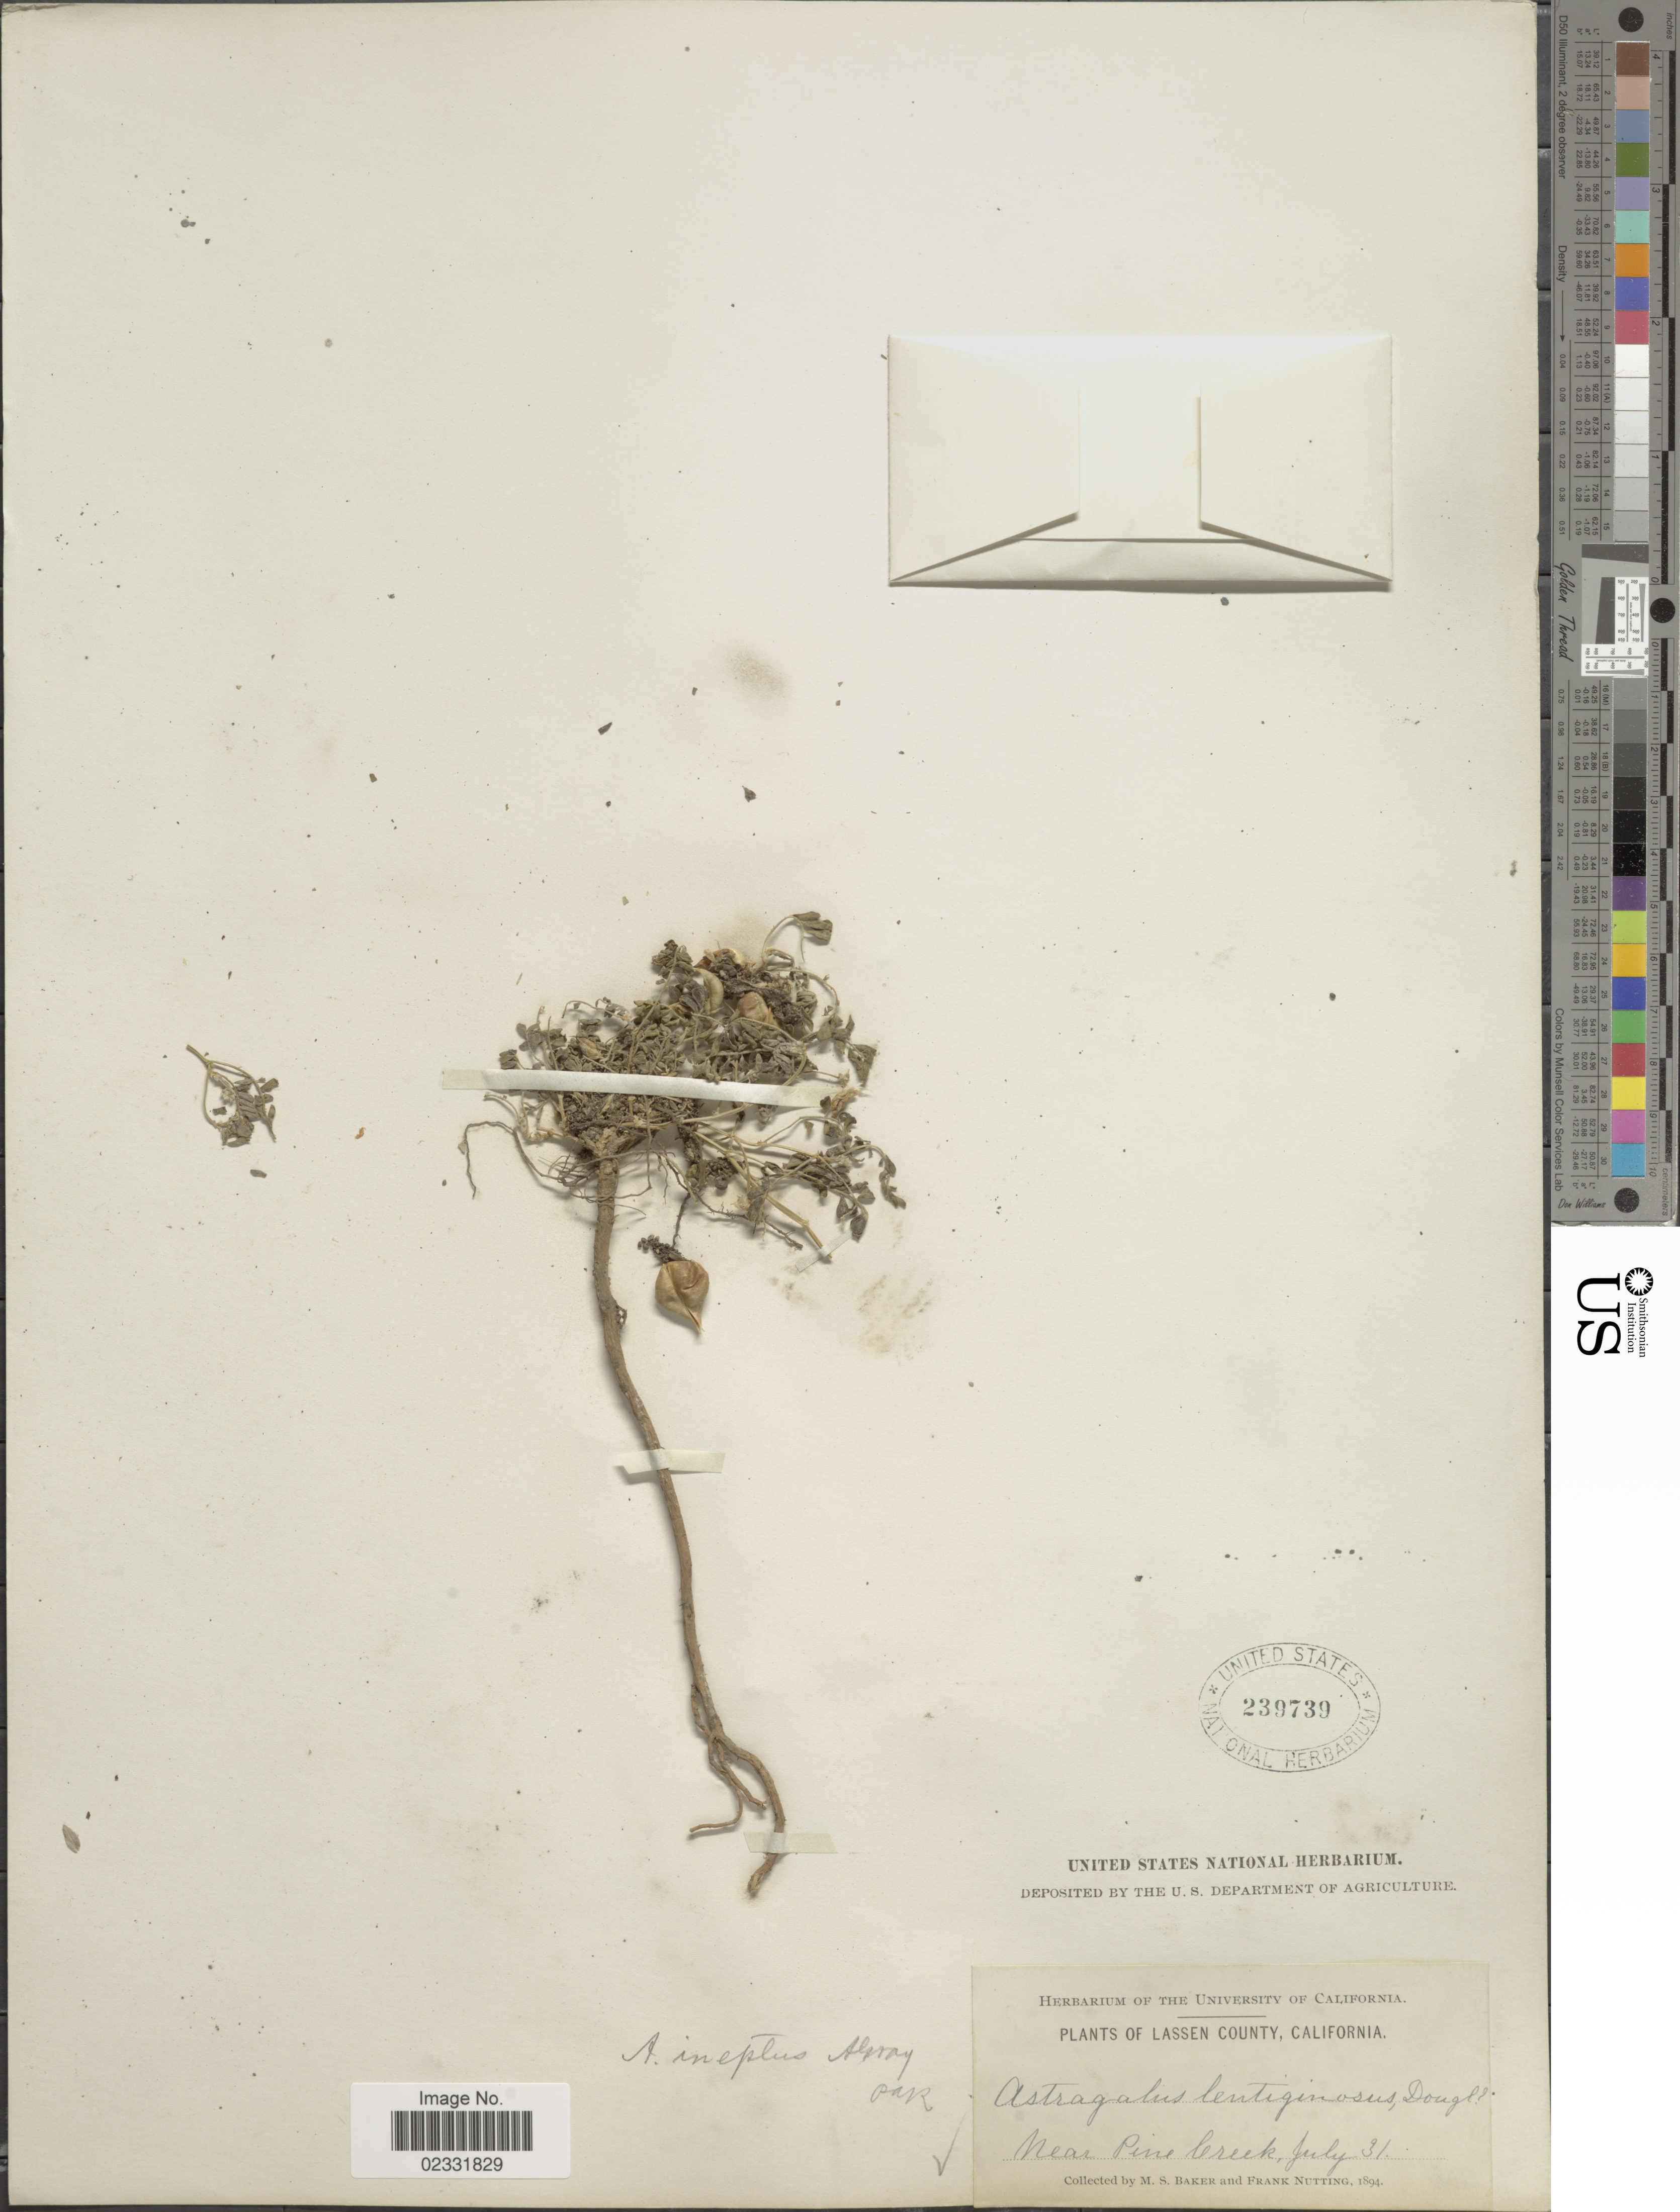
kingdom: Plantae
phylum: Tracheophyta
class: Magnoliopsida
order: Fabales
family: Fabaceae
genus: Astragalus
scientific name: Astragalus ineptus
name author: A. Gray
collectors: M. S. Baker & F. Nutting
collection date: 1894-07-31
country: United States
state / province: California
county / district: Lassen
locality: Lassen County, near Pine Creek.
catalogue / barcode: US 239739